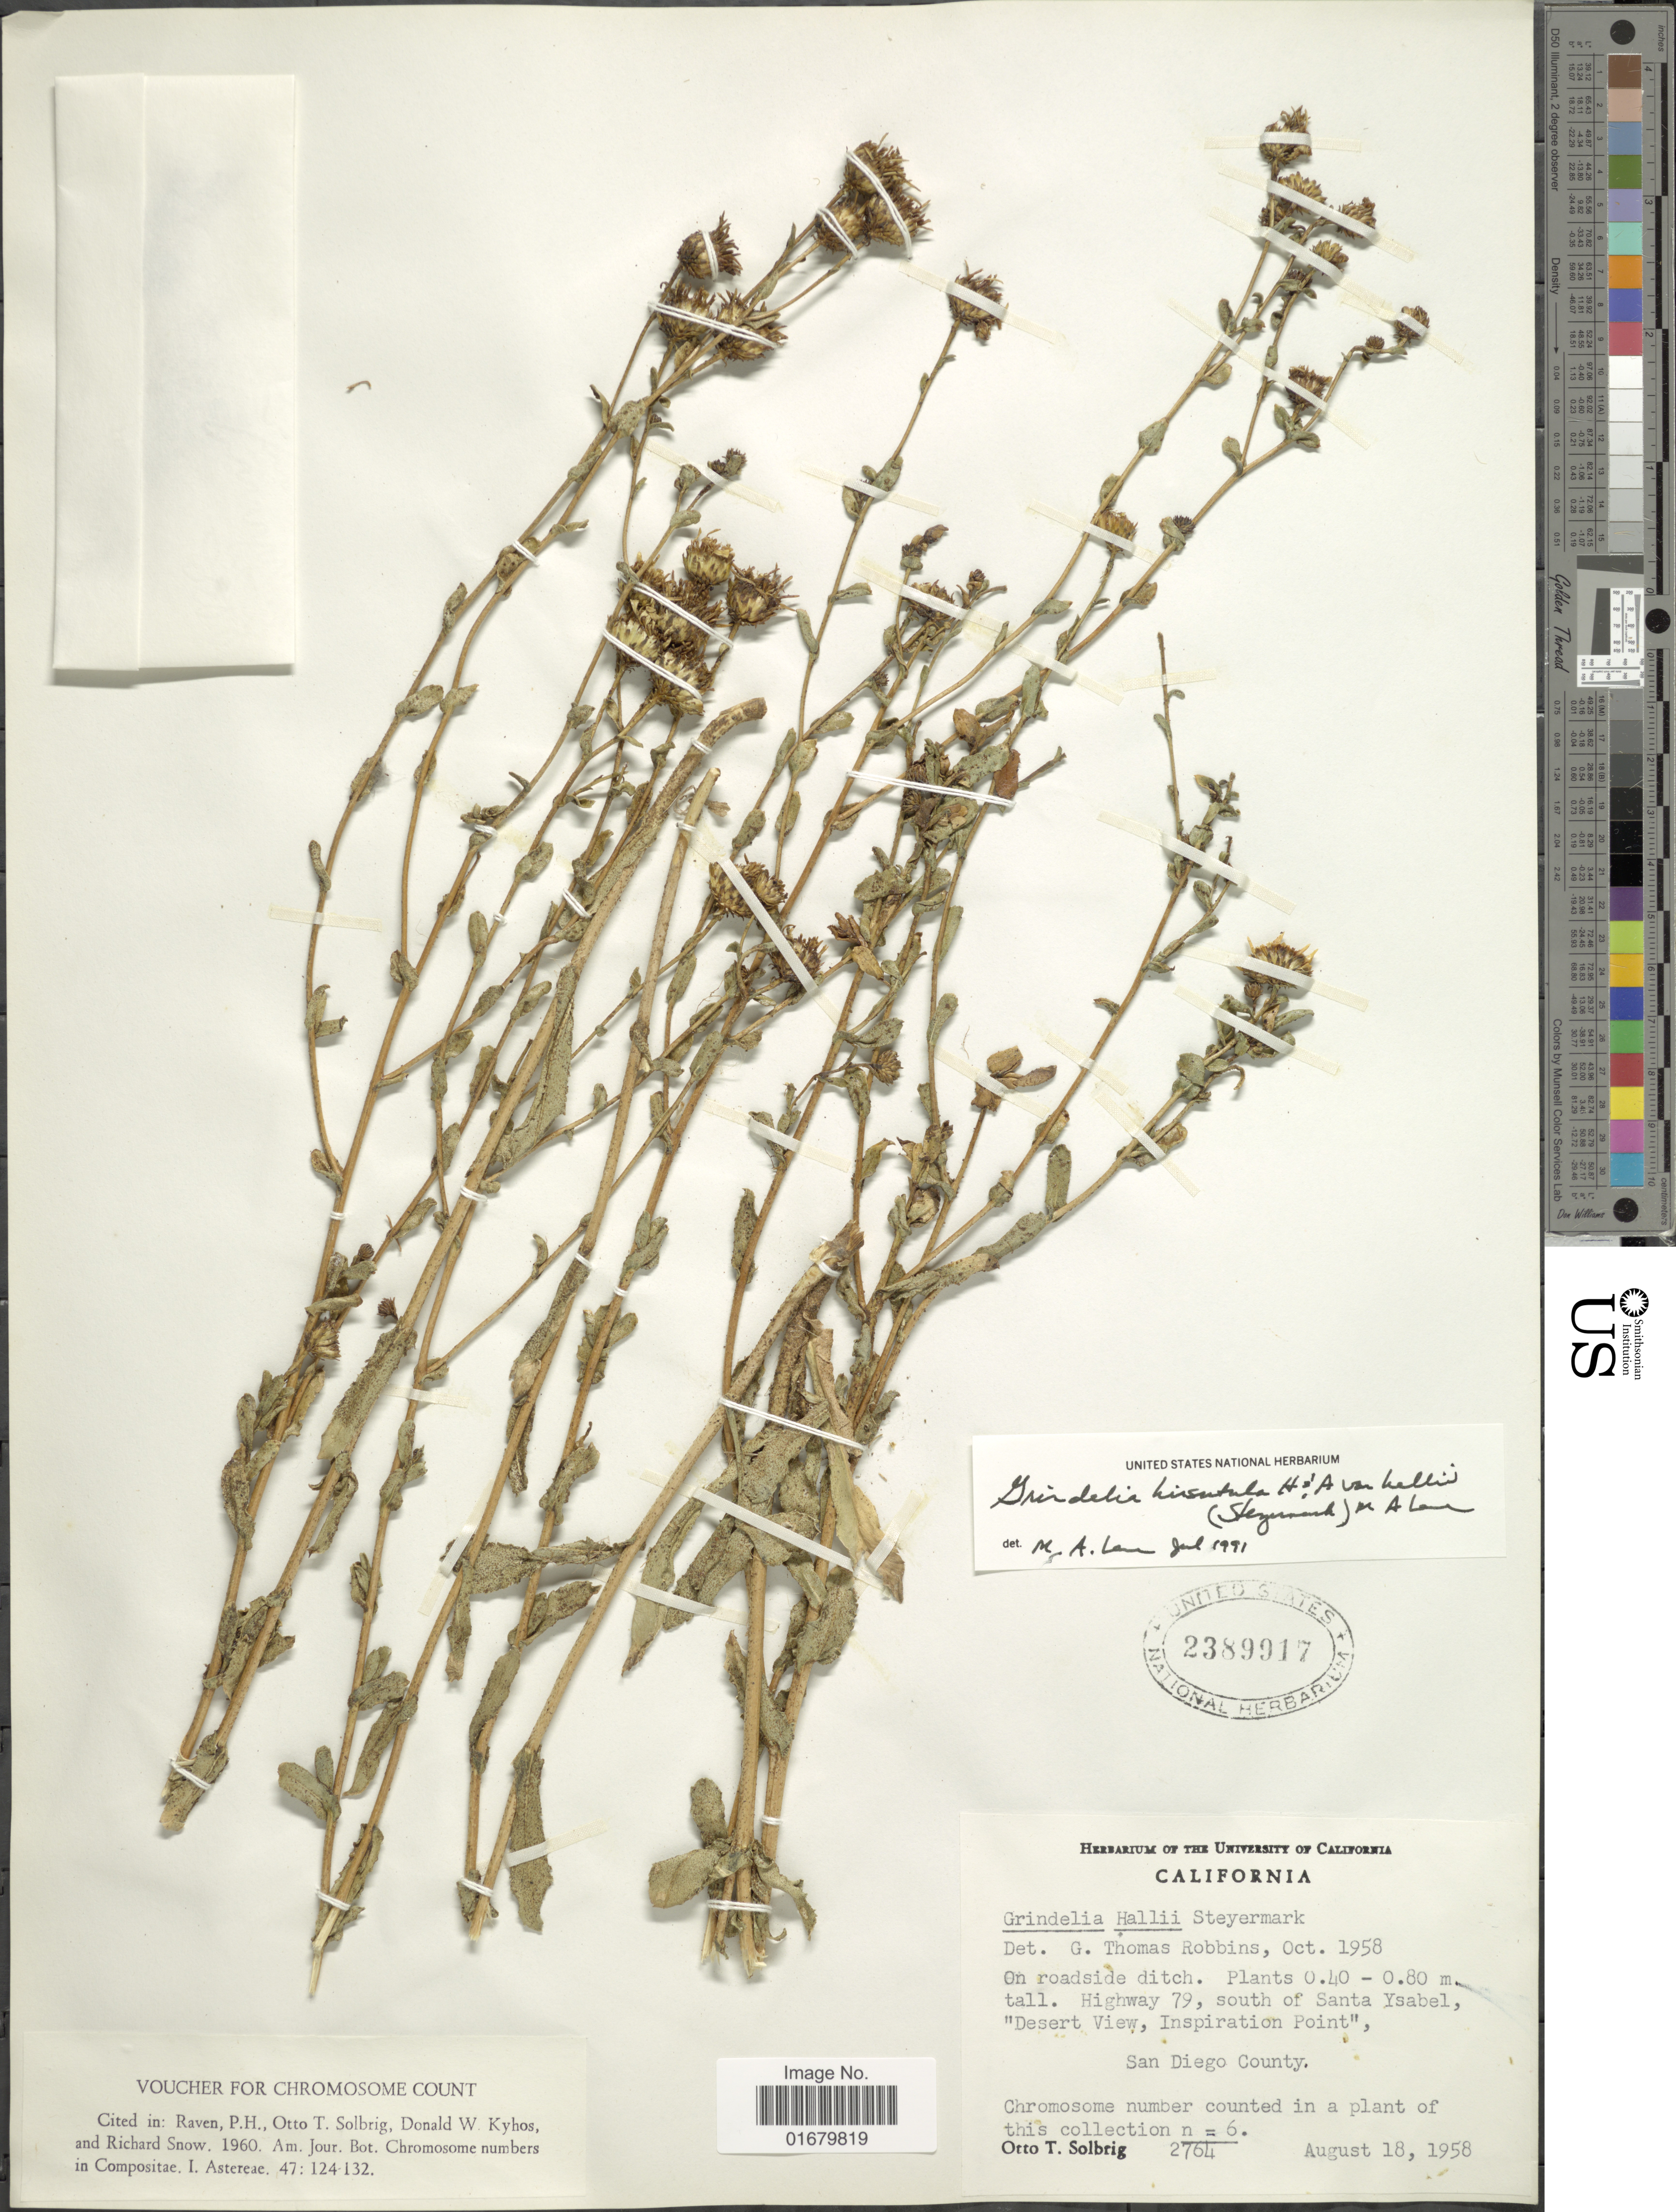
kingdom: Plantae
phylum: Tracheophyta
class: Magnoliopsida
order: Asterales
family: Asteraceae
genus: Grindelia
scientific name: Grindelia hirsutula var. halli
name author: (Steyerm. ex Steyerm.) M.A. Lane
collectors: O. T. Solbrig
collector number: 2764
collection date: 1958-08-18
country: United States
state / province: California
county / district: San Diego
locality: Highway 79, south of Santa Ysabel, "Desert Vieuw, Inspiration Point", San Diego County.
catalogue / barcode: US 2389917